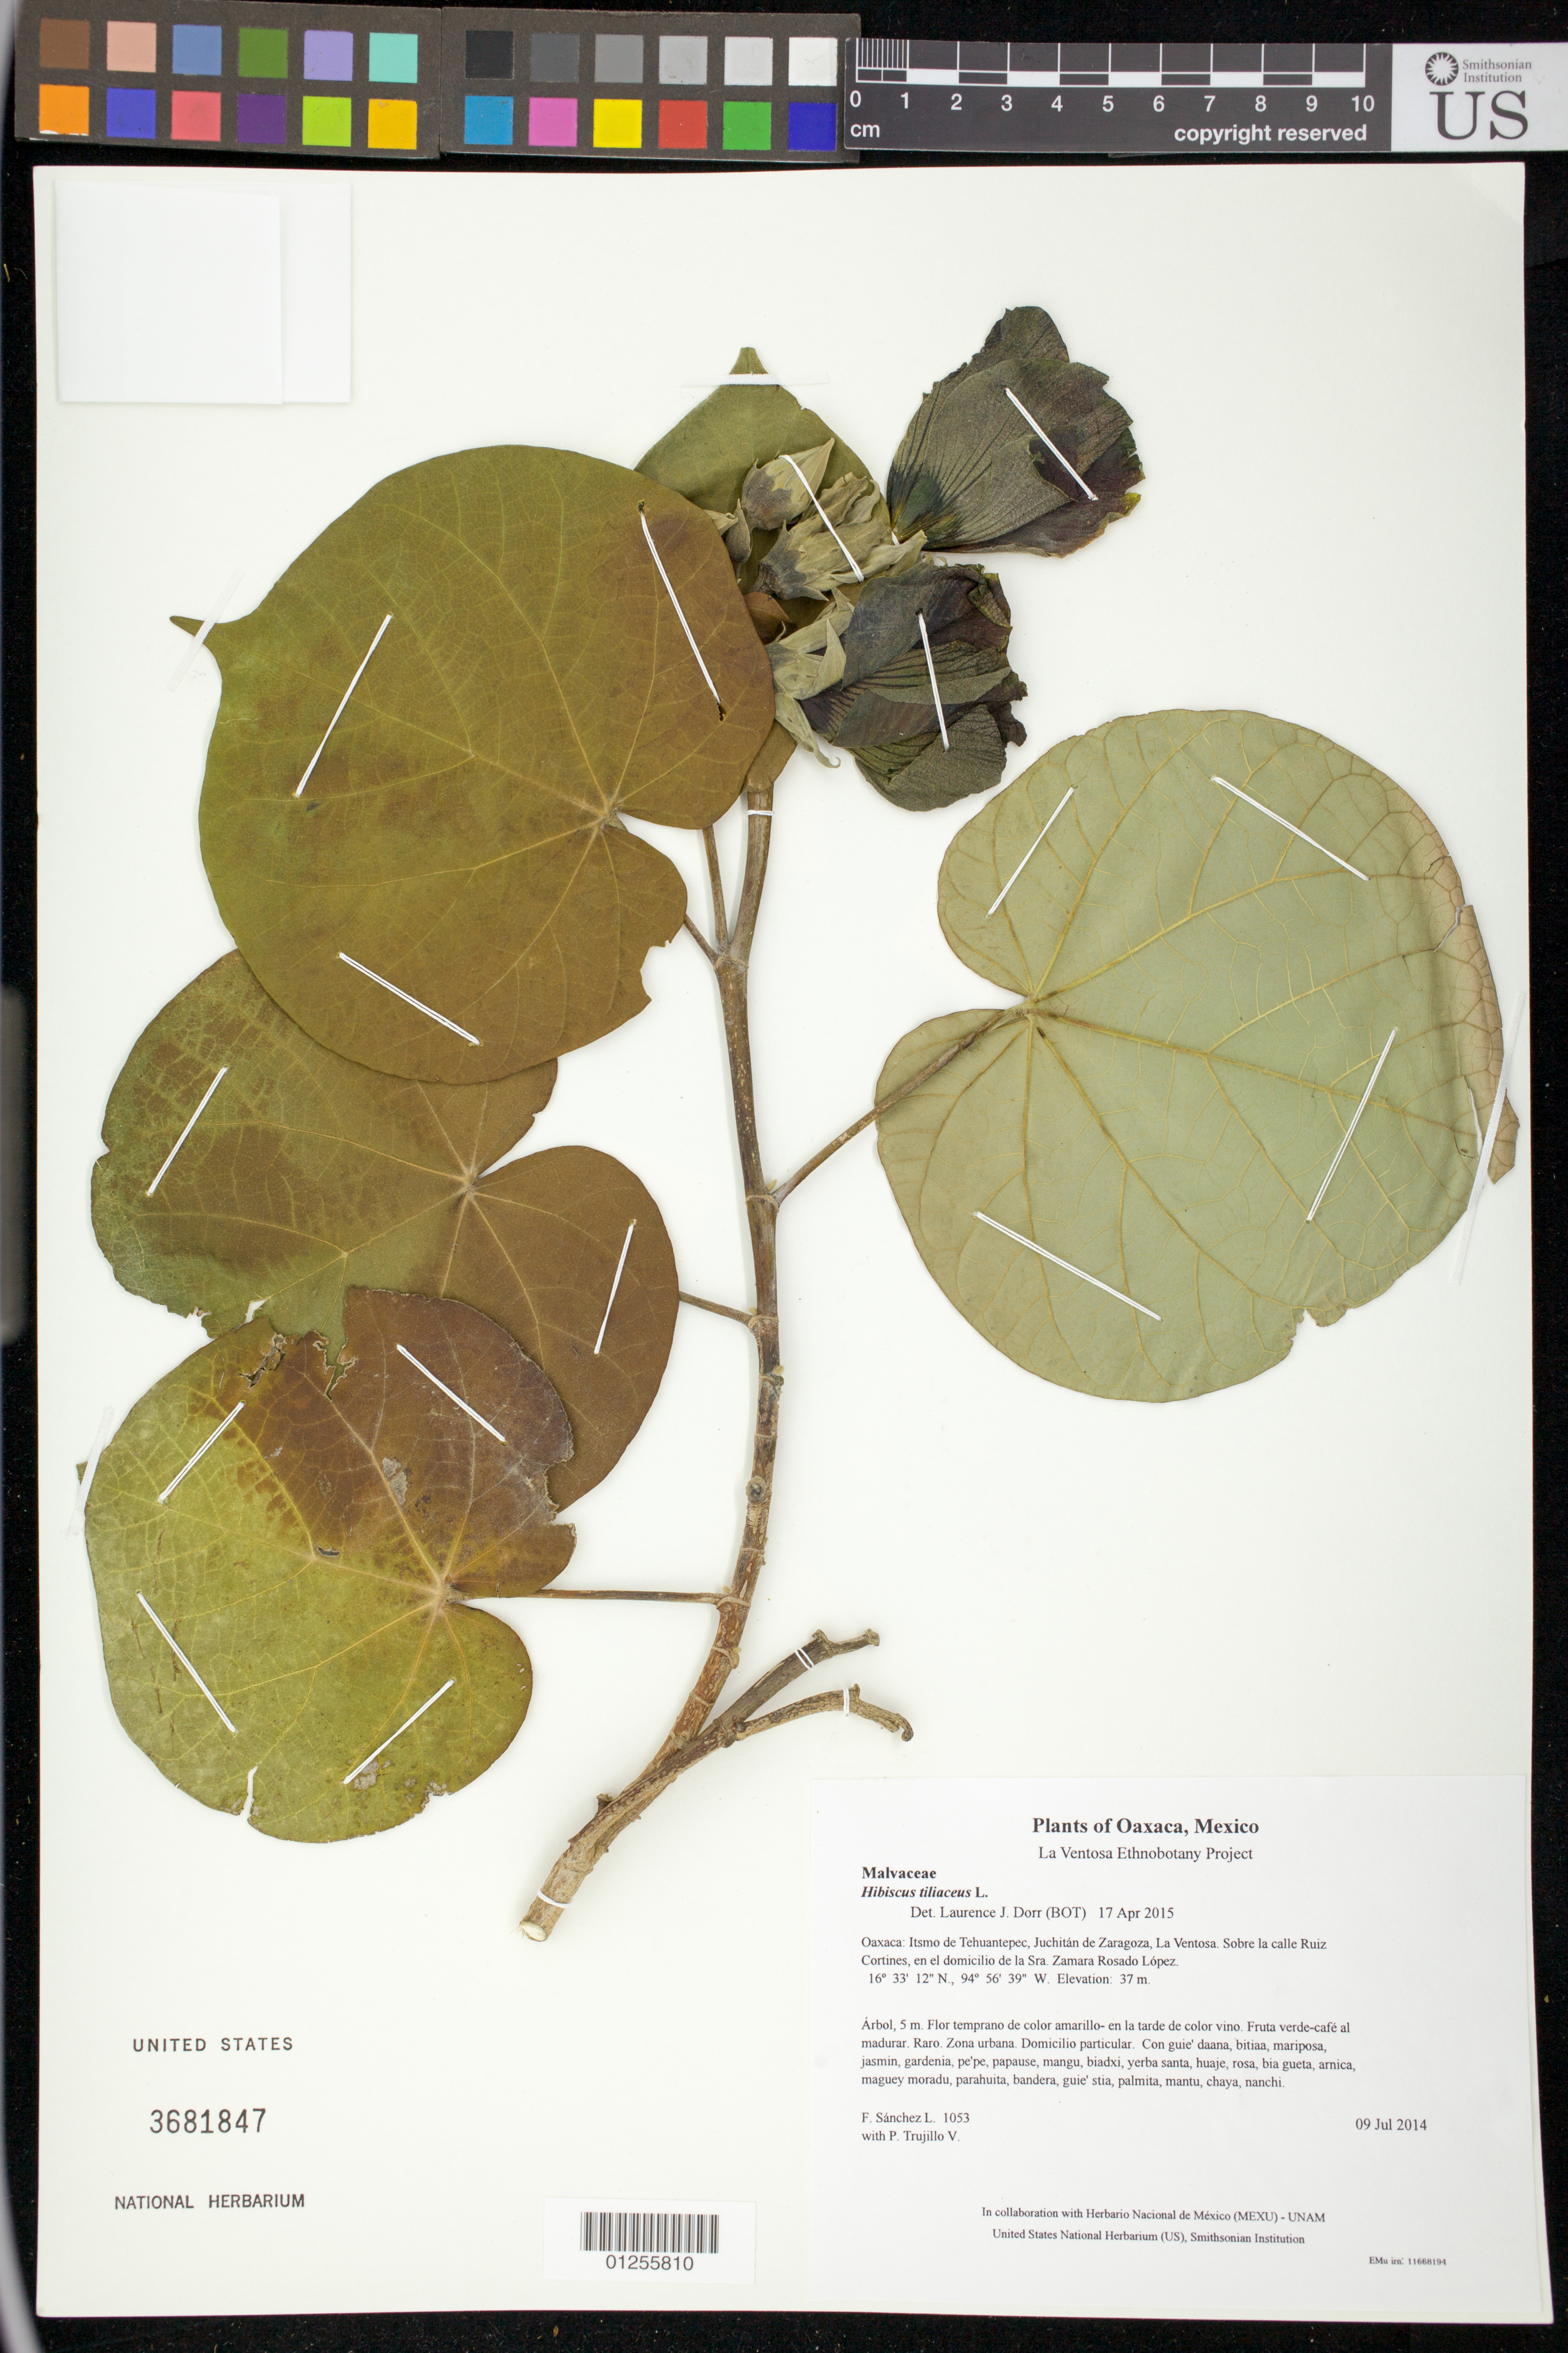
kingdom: Plantae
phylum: Tracheophyta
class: Magnoliopsida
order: Malvales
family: Malvaceae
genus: Talipariti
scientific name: Talipariti tiliaceum var. tiliaceum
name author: (L.) Fryxell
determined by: Dorr, Laurence J., Curator (BOT), Smithsonian Institution - National Museum of Natural History (UNITED STATES)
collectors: F. Sánchez L. & P. Trujillo V.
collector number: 1053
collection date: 2014-07-09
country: Mexico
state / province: Oaxaca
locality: Itsmo de Tehuantepec, Juchitán de Zaragoza, La Ventosa. Sobre la calle Ruiz Cortines, en el domicilio de la Sra. Zamara Rosado López.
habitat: Zona urbana. Domicilio particular.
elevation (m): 37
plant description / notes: JEBOT, MEXU, US; Yaga. 5 m. Guie' naguchi siado'- naxiña' nacahui huadxi. Cuaananaxhi naga'-nagulla ni namuu . Nadxunu'.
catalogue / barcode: US 3681847